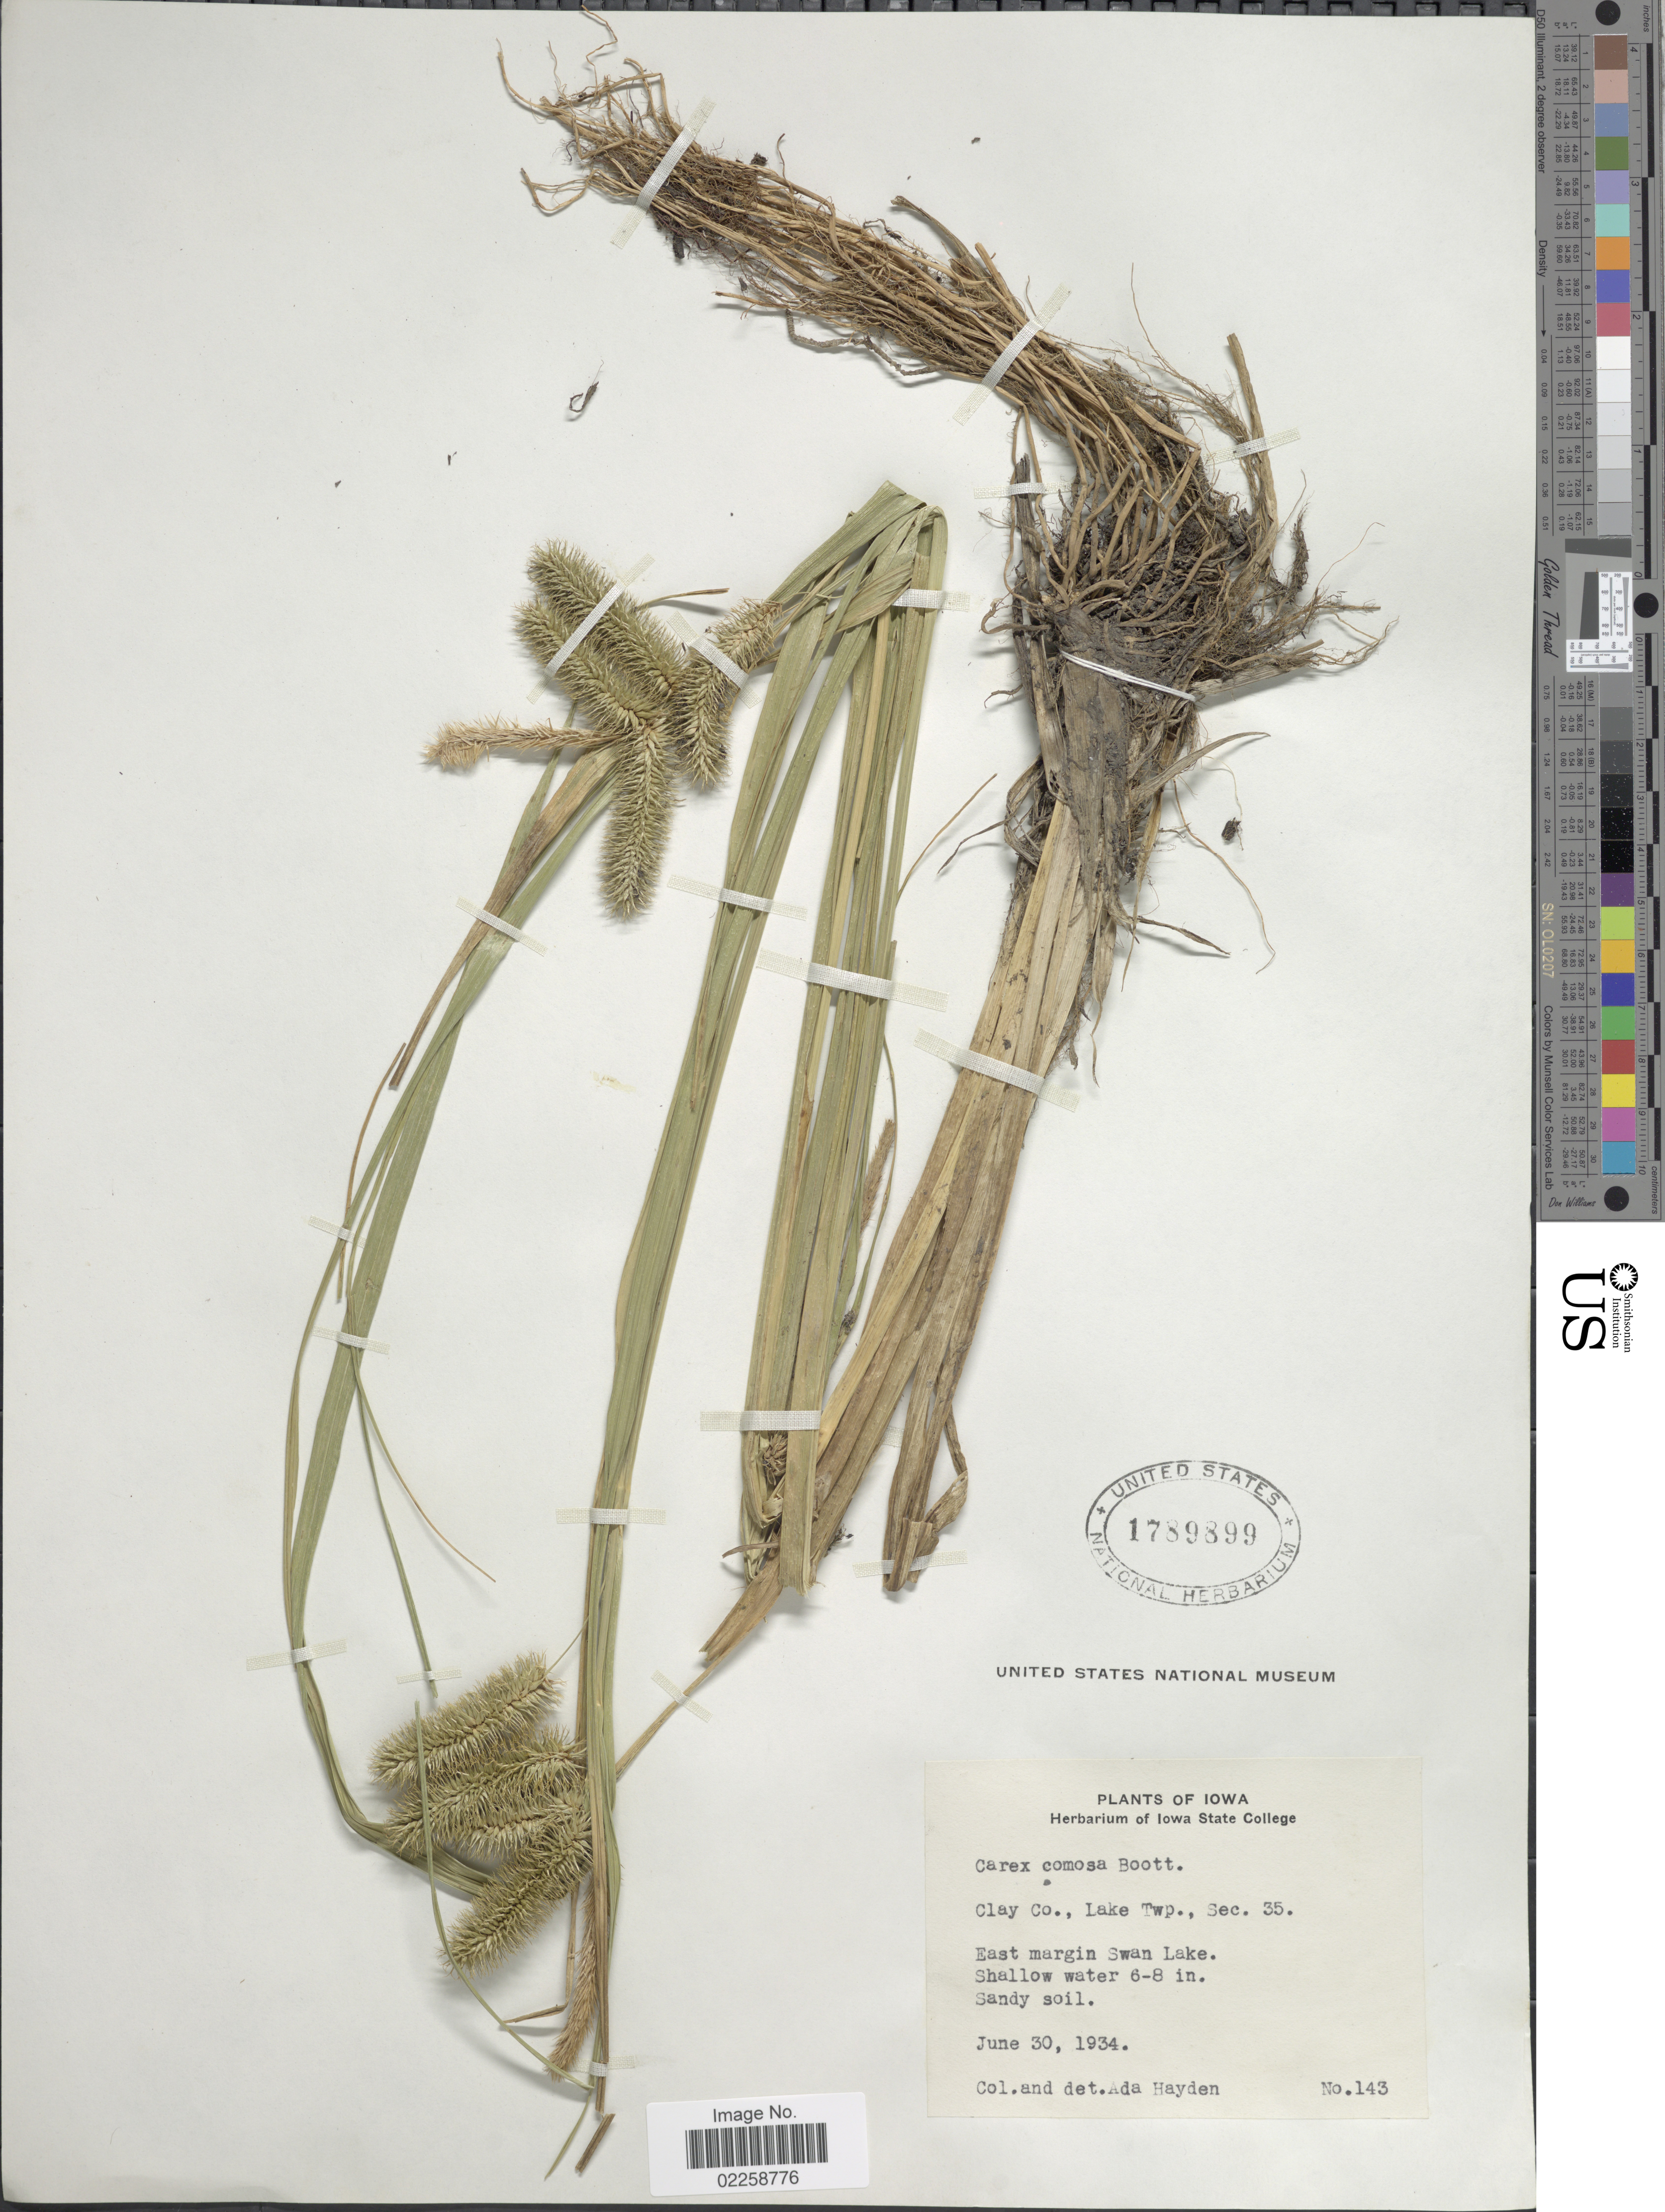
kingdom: Plantae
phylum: Tracheophyta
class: Liliopsida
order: Poales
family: Cyperaceae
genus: Carex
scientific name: Carex comosa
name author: Boott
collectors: Ada Hayden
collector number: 143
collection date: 1934-06-30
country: United States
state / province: Iowa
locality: Clay Co., Lake Twp., Sec. 35, East margin Swan Lake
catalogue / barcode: US 1789899